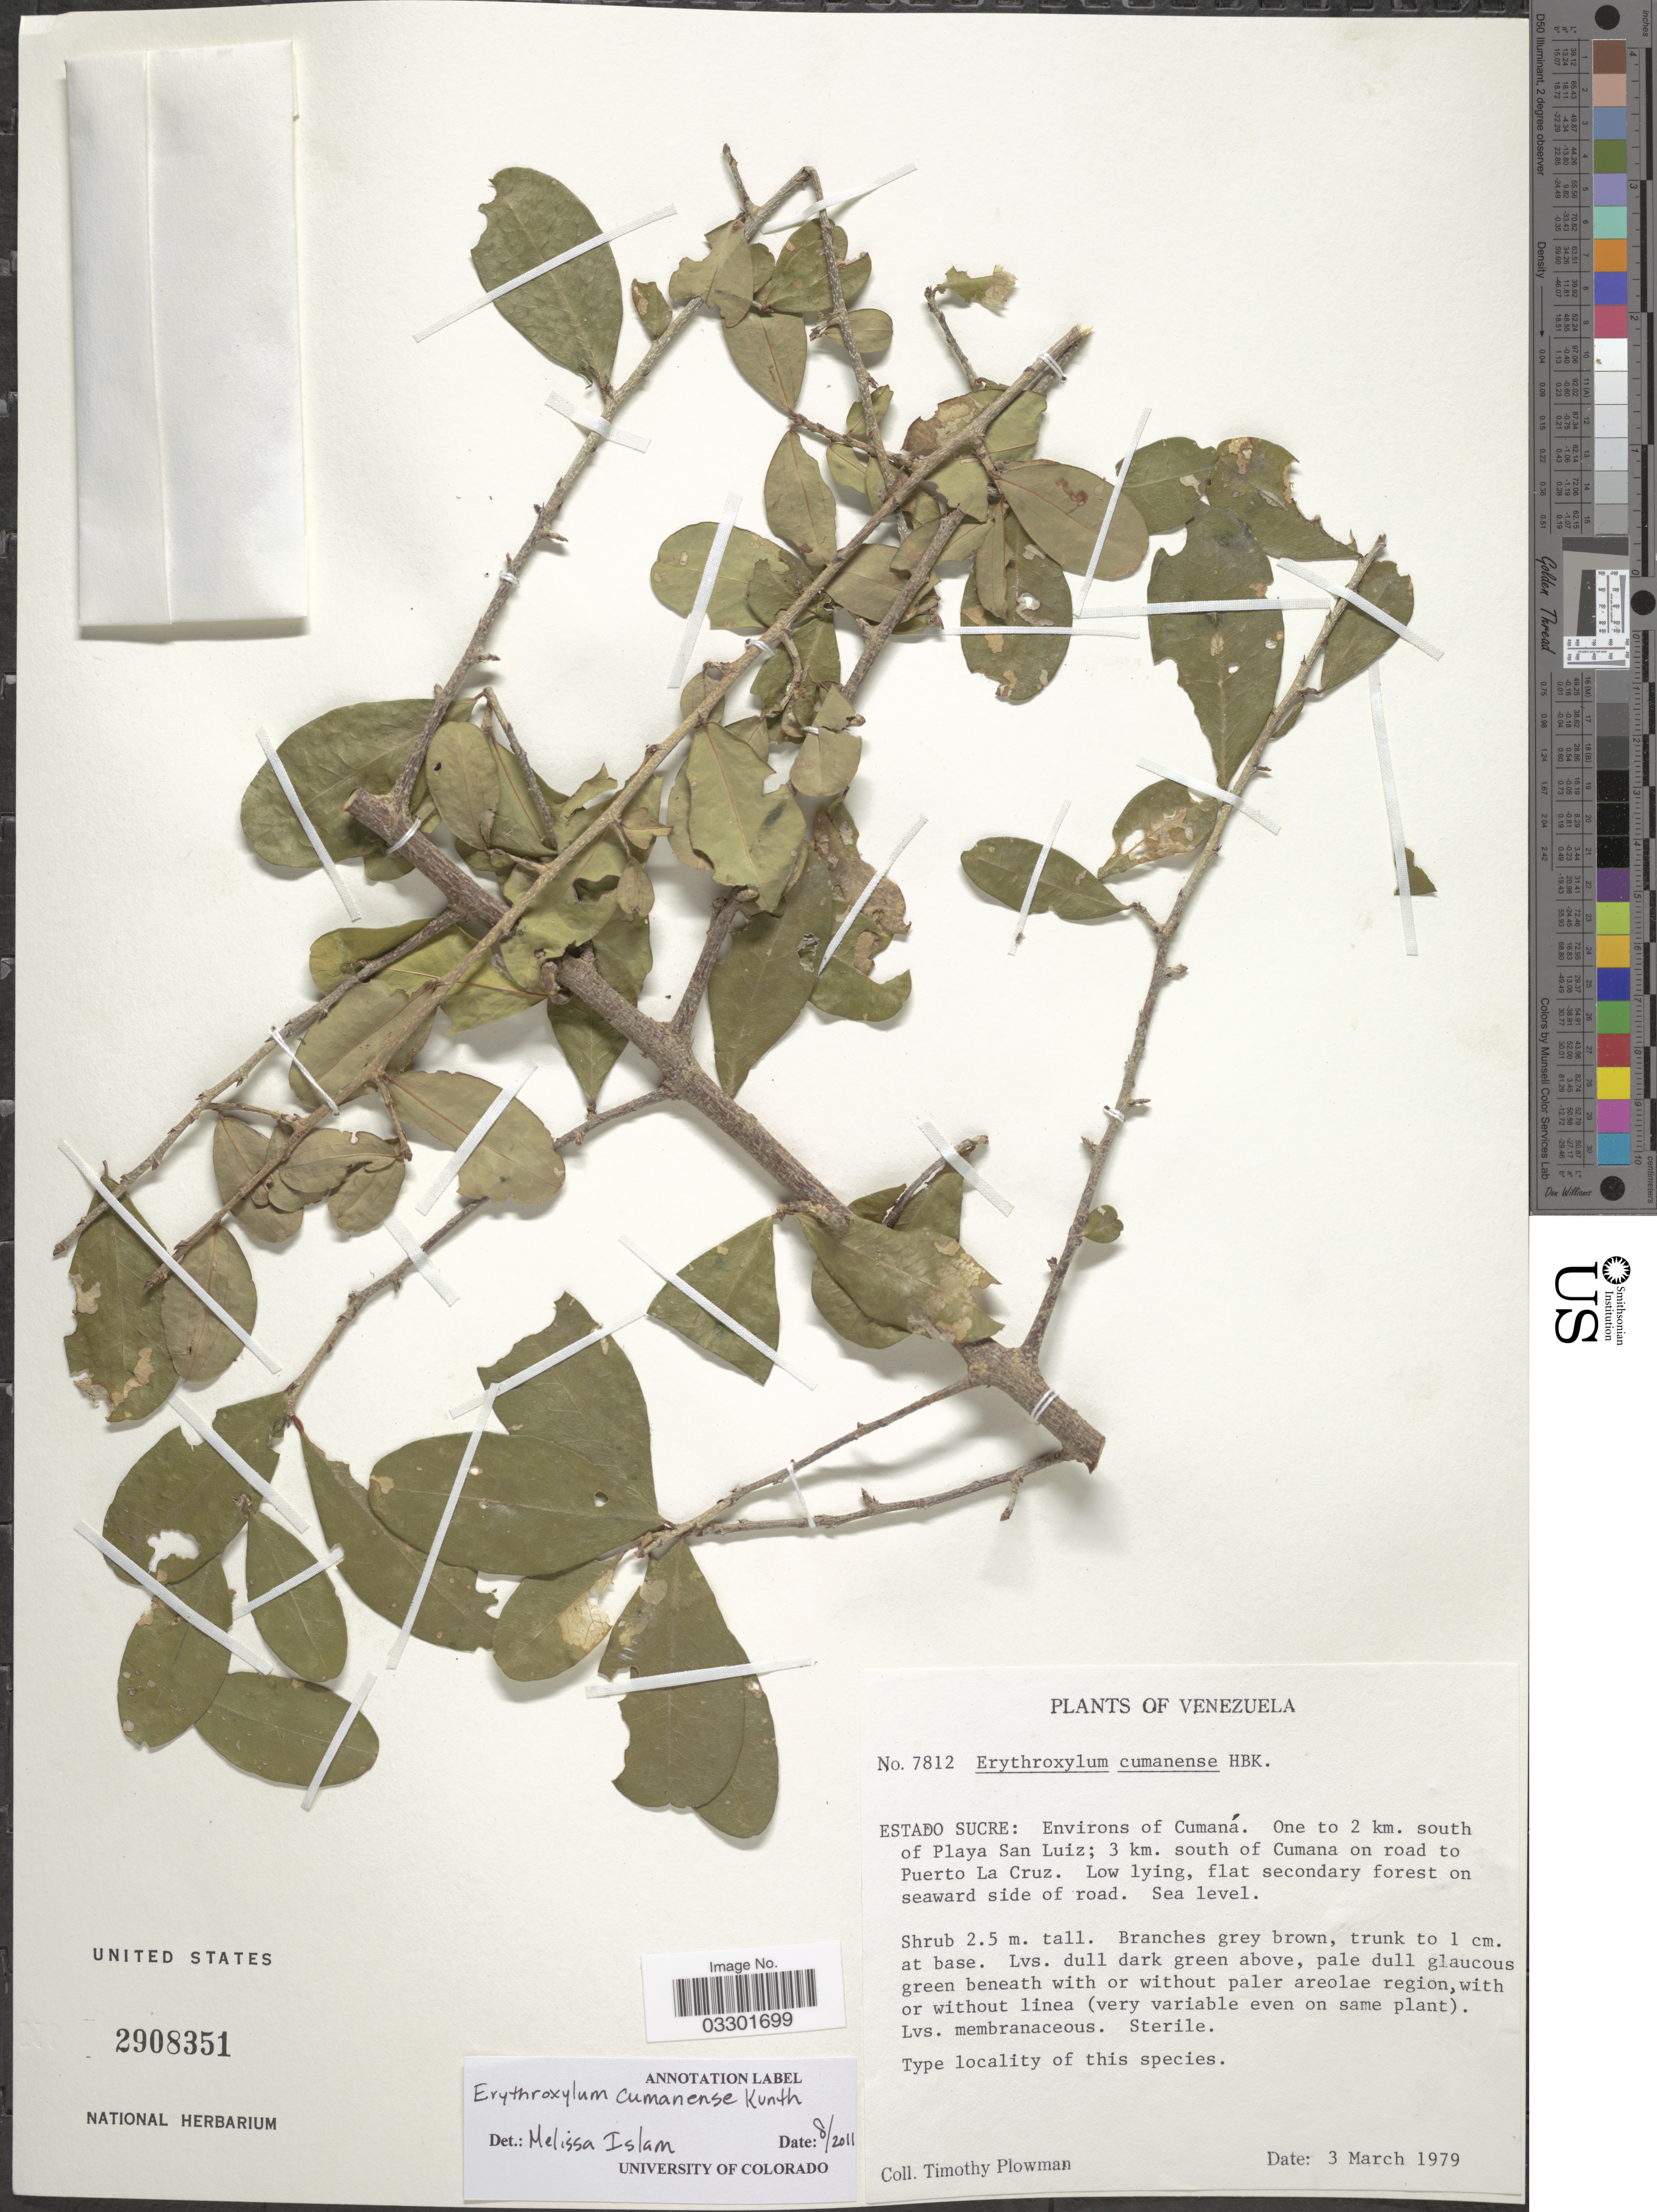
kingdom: Plantae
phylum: Tracheophyta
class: Magnoliopsida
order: Malpighiales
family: Erythroxylaceae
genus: Erythroxylum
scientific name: Erythroxylum cumanense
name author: Kunth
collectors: T. Plowman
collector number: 7812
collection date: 1979-03-03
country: Venezuela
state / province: Sucre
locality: Environs of Cumaná. One to 2 km. south of Playa San Luiz; 3 km. south of Cumana on road to Puerto La Cruz.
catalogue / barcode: US 2908351